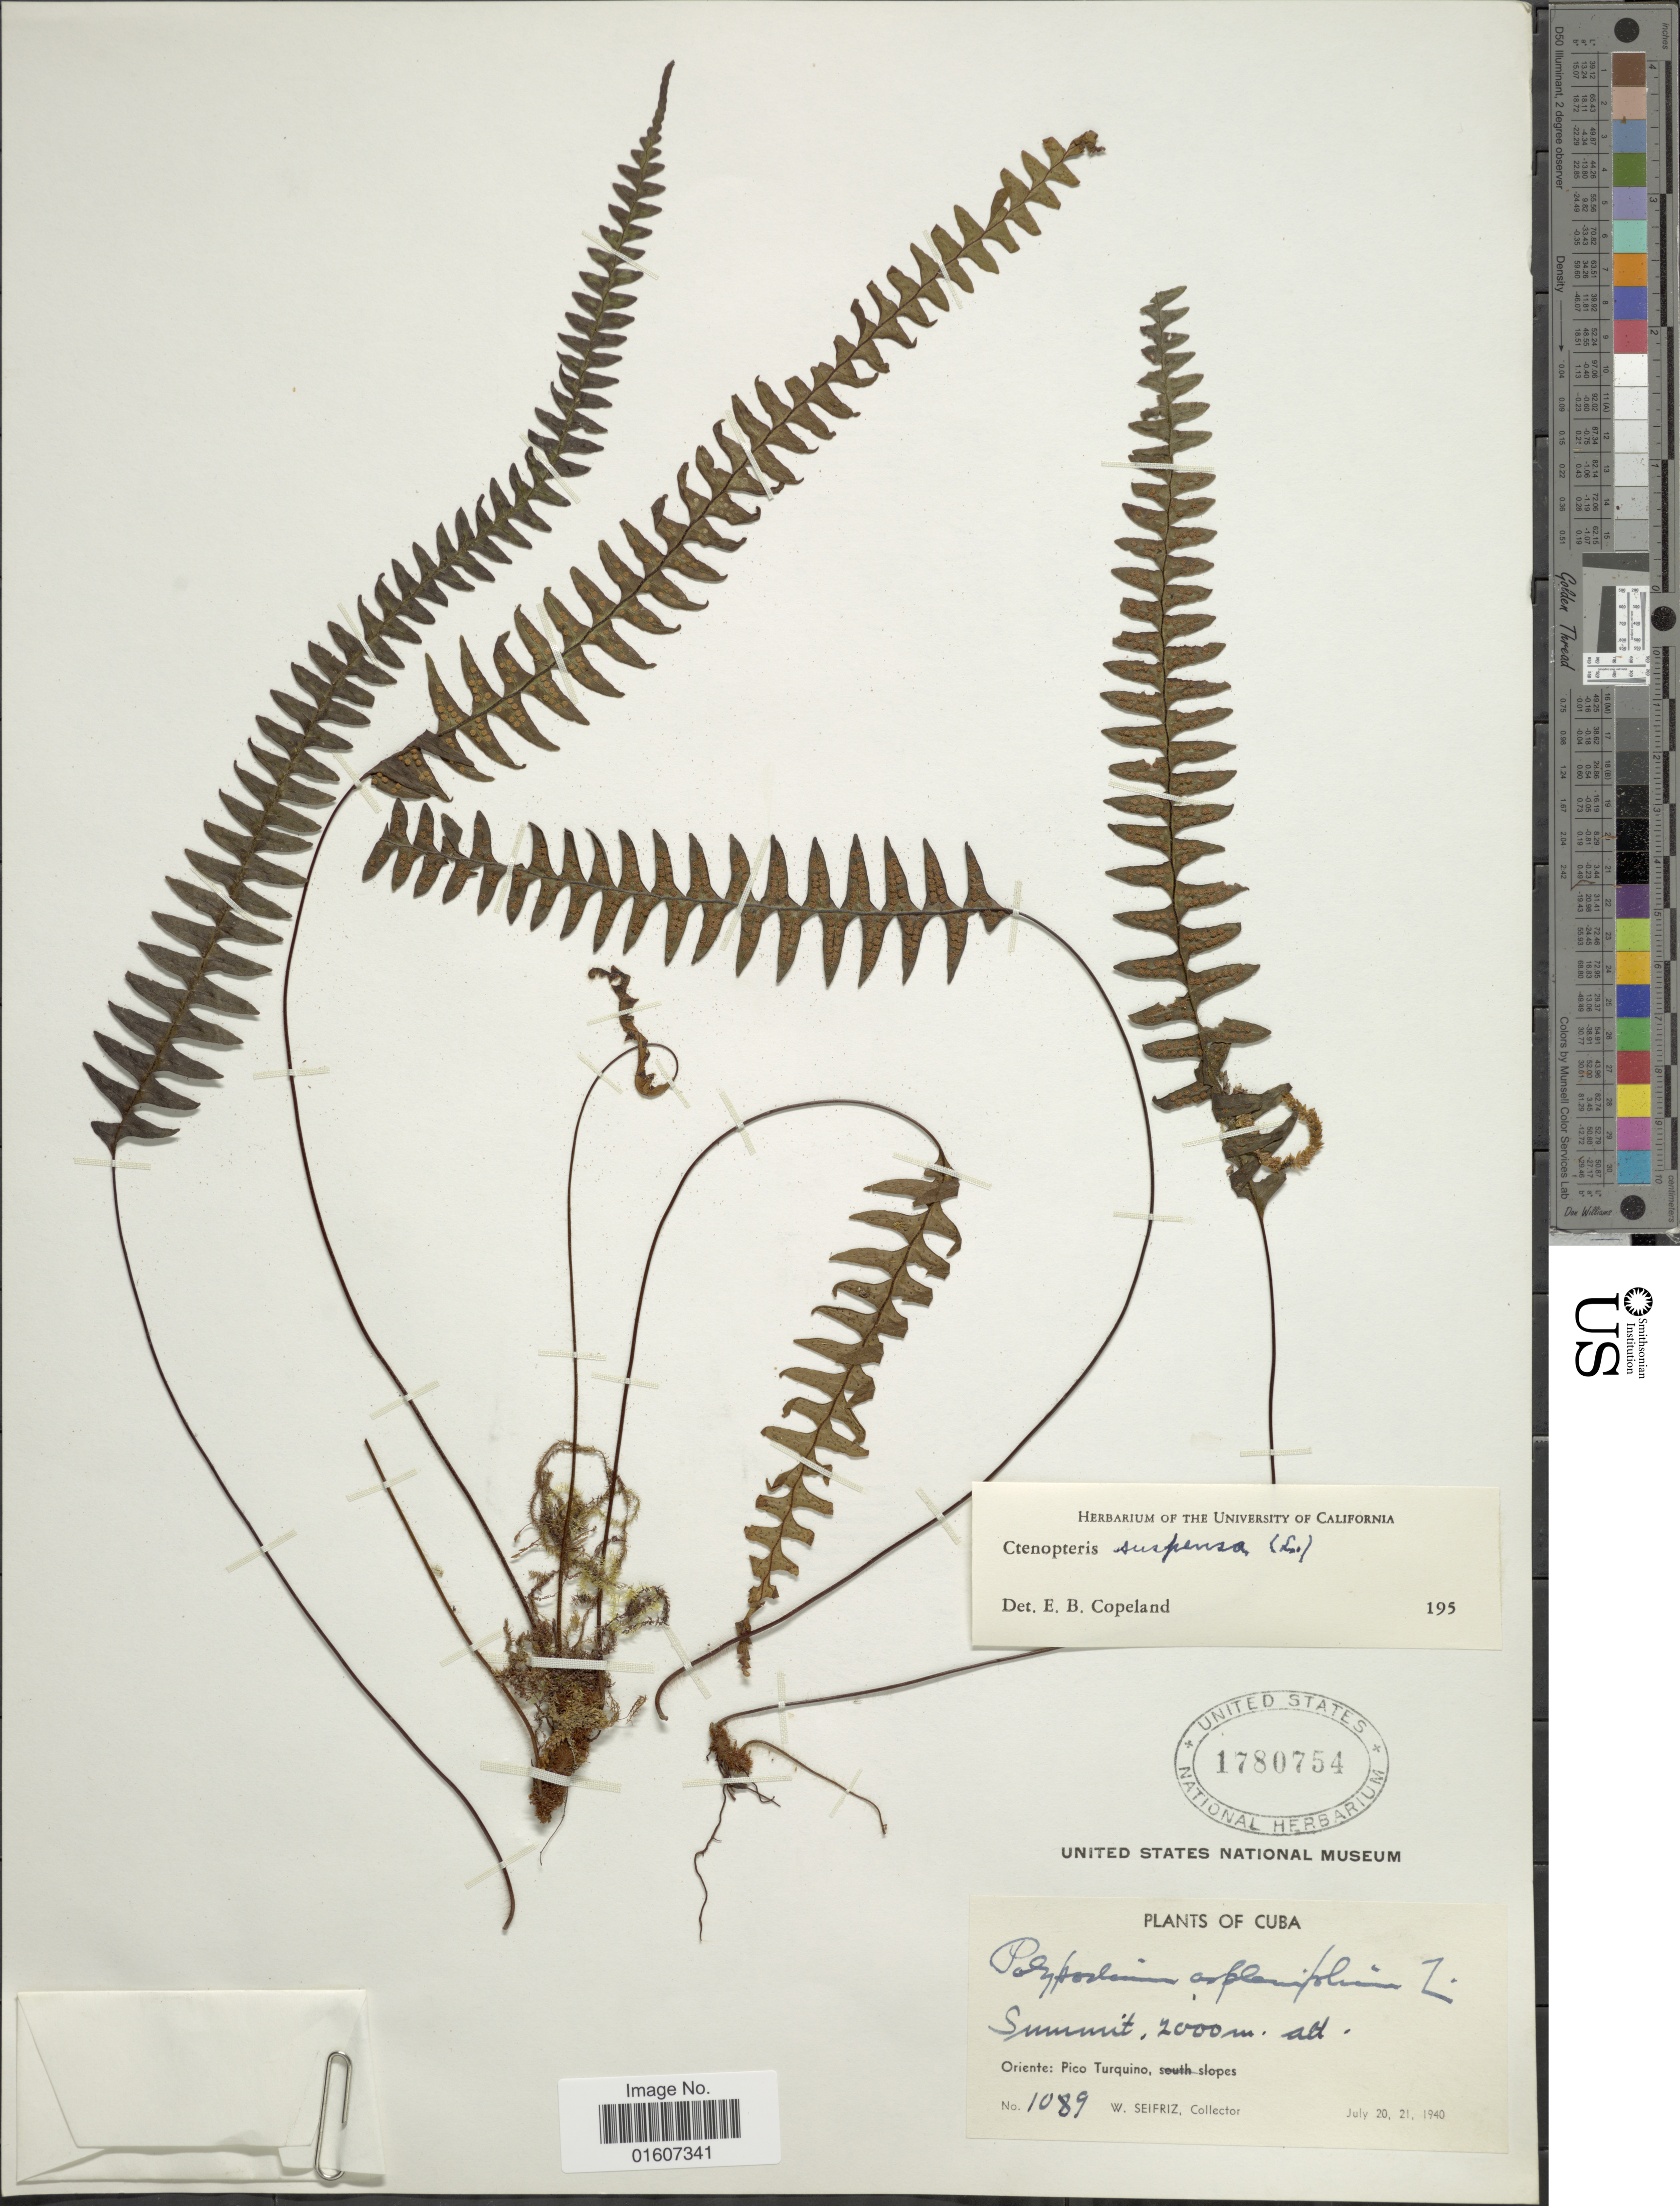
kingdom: Plantae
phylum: Tracheophyta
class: Polypodiopsida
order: Polypodiales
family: Polypodiaceae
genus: Terpsichore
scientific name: Terpsichore asplenifolia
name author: (L.) A.R. Sm.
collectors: W. Seifriz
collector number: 1089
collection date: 1940-07-20/1940-07-21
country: Cuba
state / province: Oriente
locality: Summit, Pico Turquino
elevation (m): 2000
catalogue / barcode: US 1780754